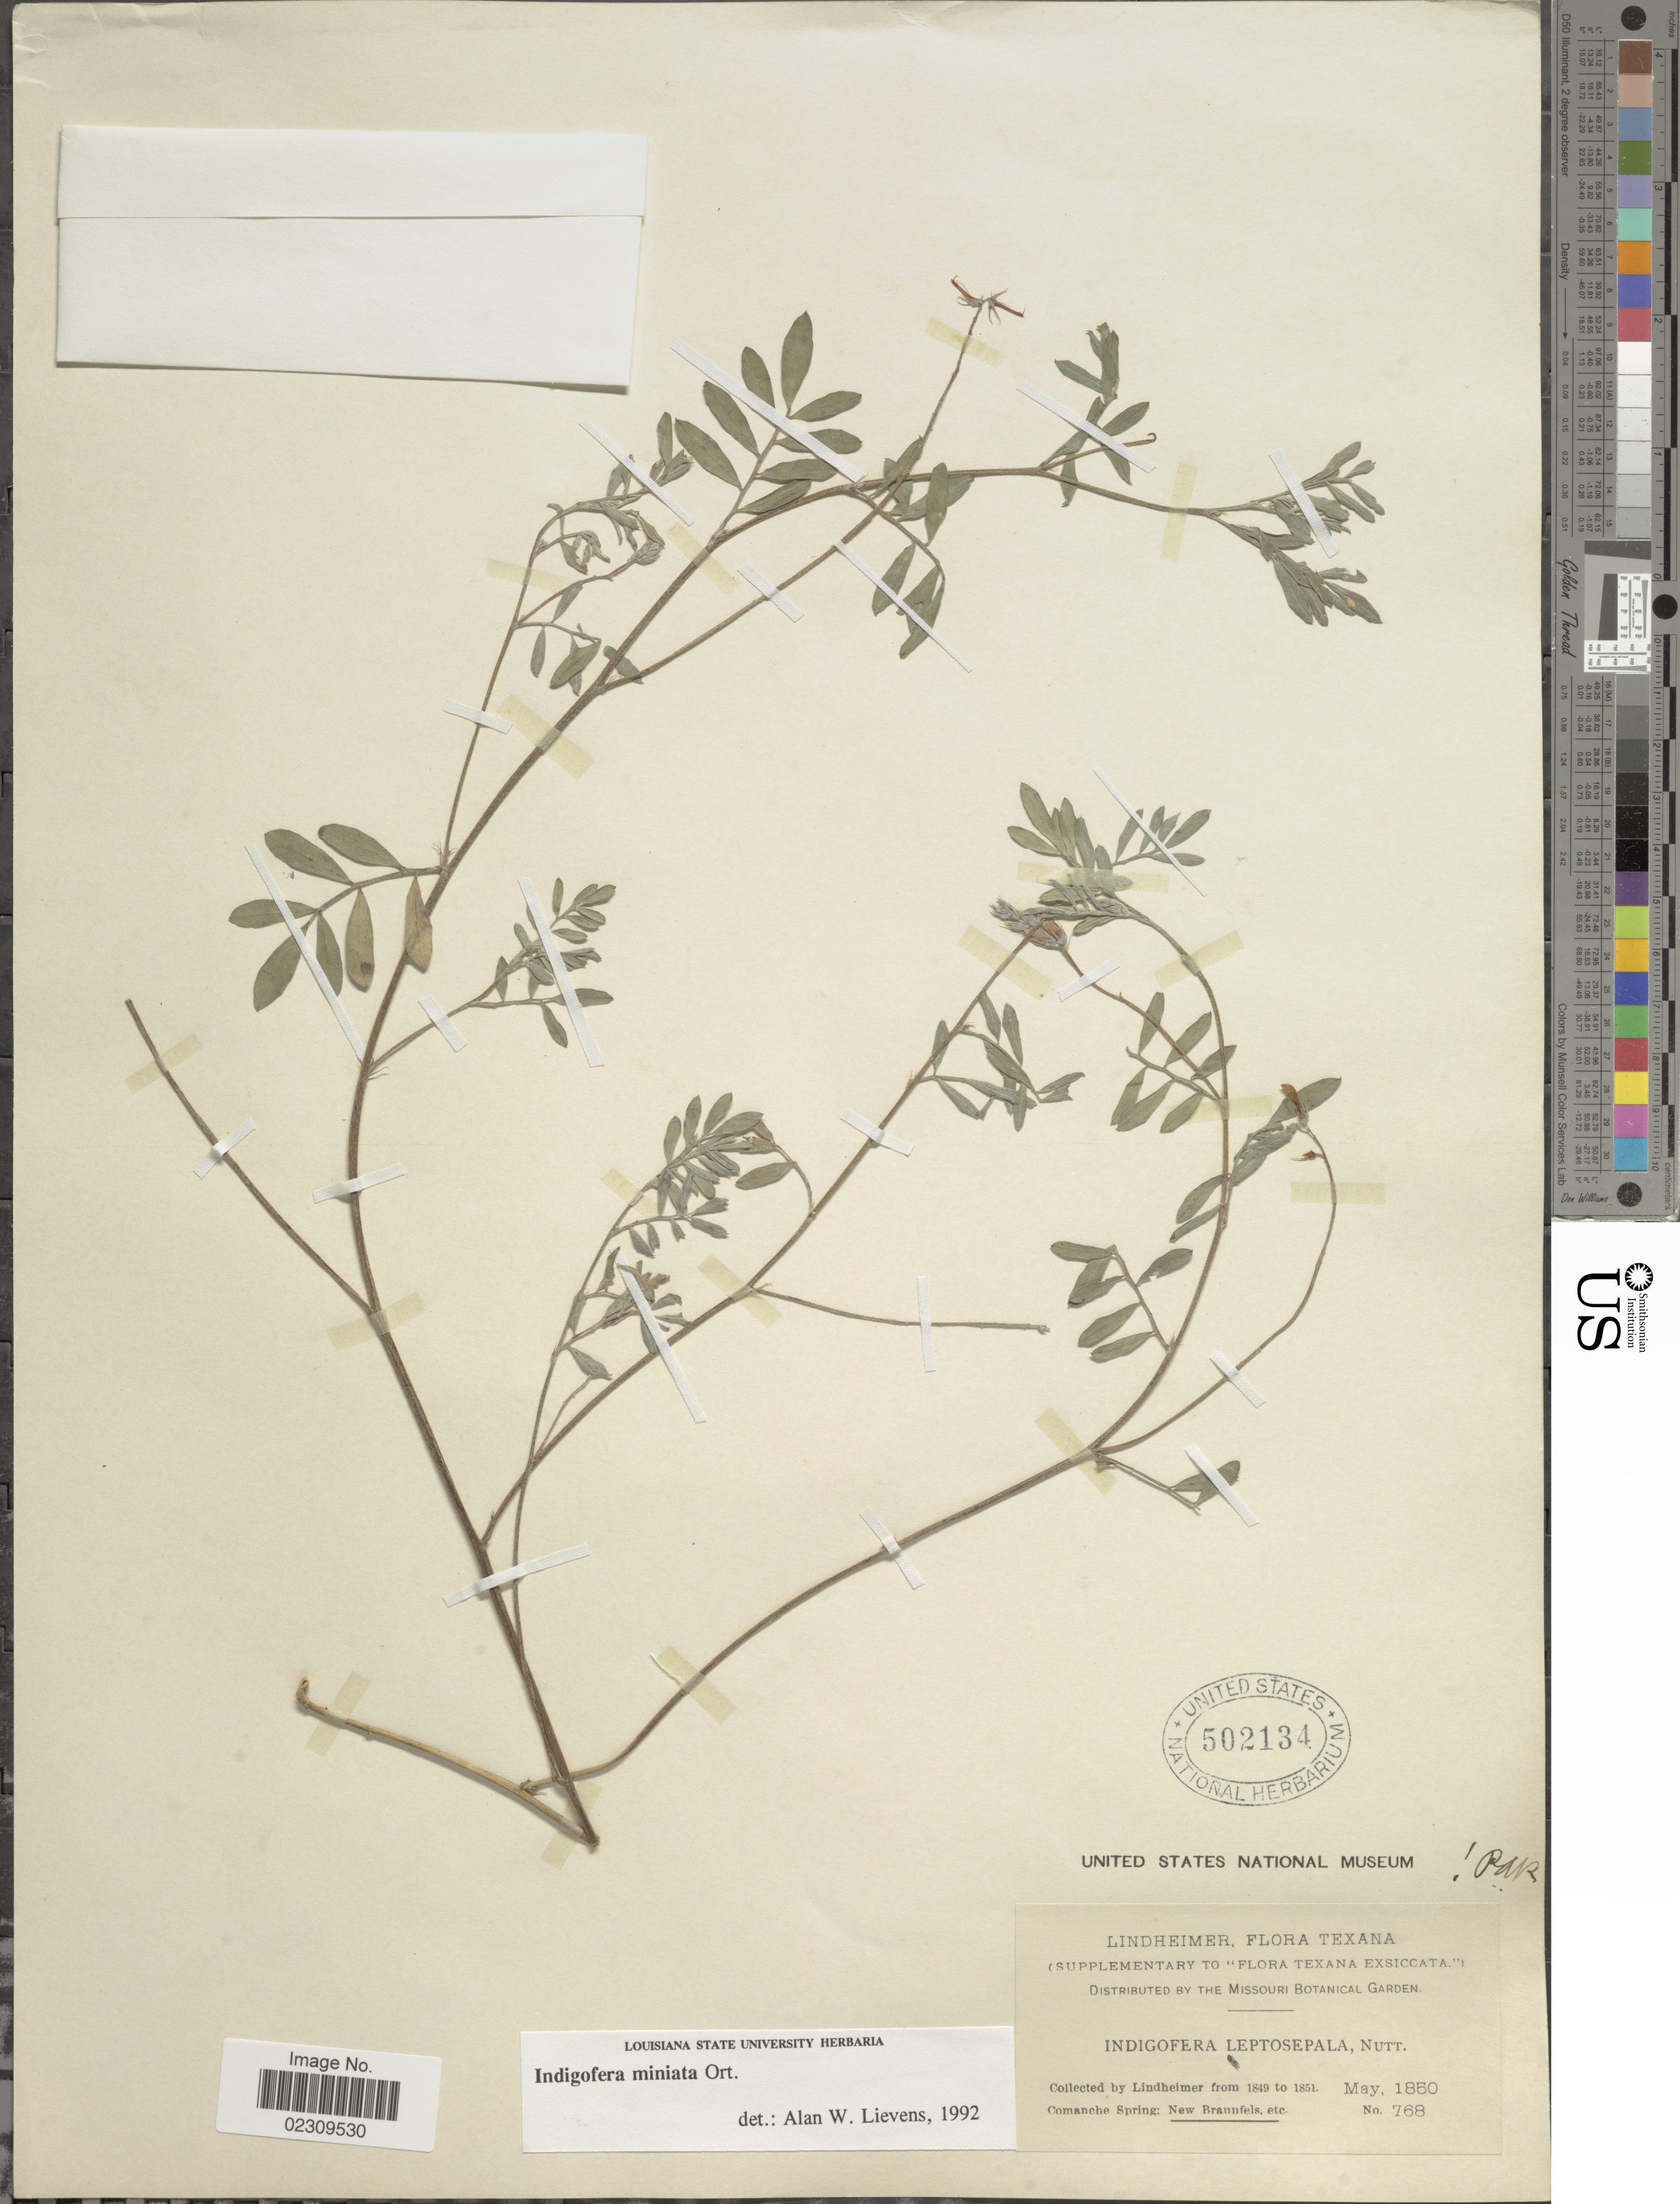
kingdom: Plantae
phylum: Tracheophyta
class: Magnoliopsida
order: Fabales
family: Fabaceae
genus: Indigofera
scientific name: Indigofera miniata var. leptosepala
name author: Ortega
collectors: -. Lindheimer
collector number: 768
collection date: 1850-05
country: United States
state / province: Texas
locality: Texana. Comanche Spring: New Braunfels, etc.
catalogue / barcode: US 502134